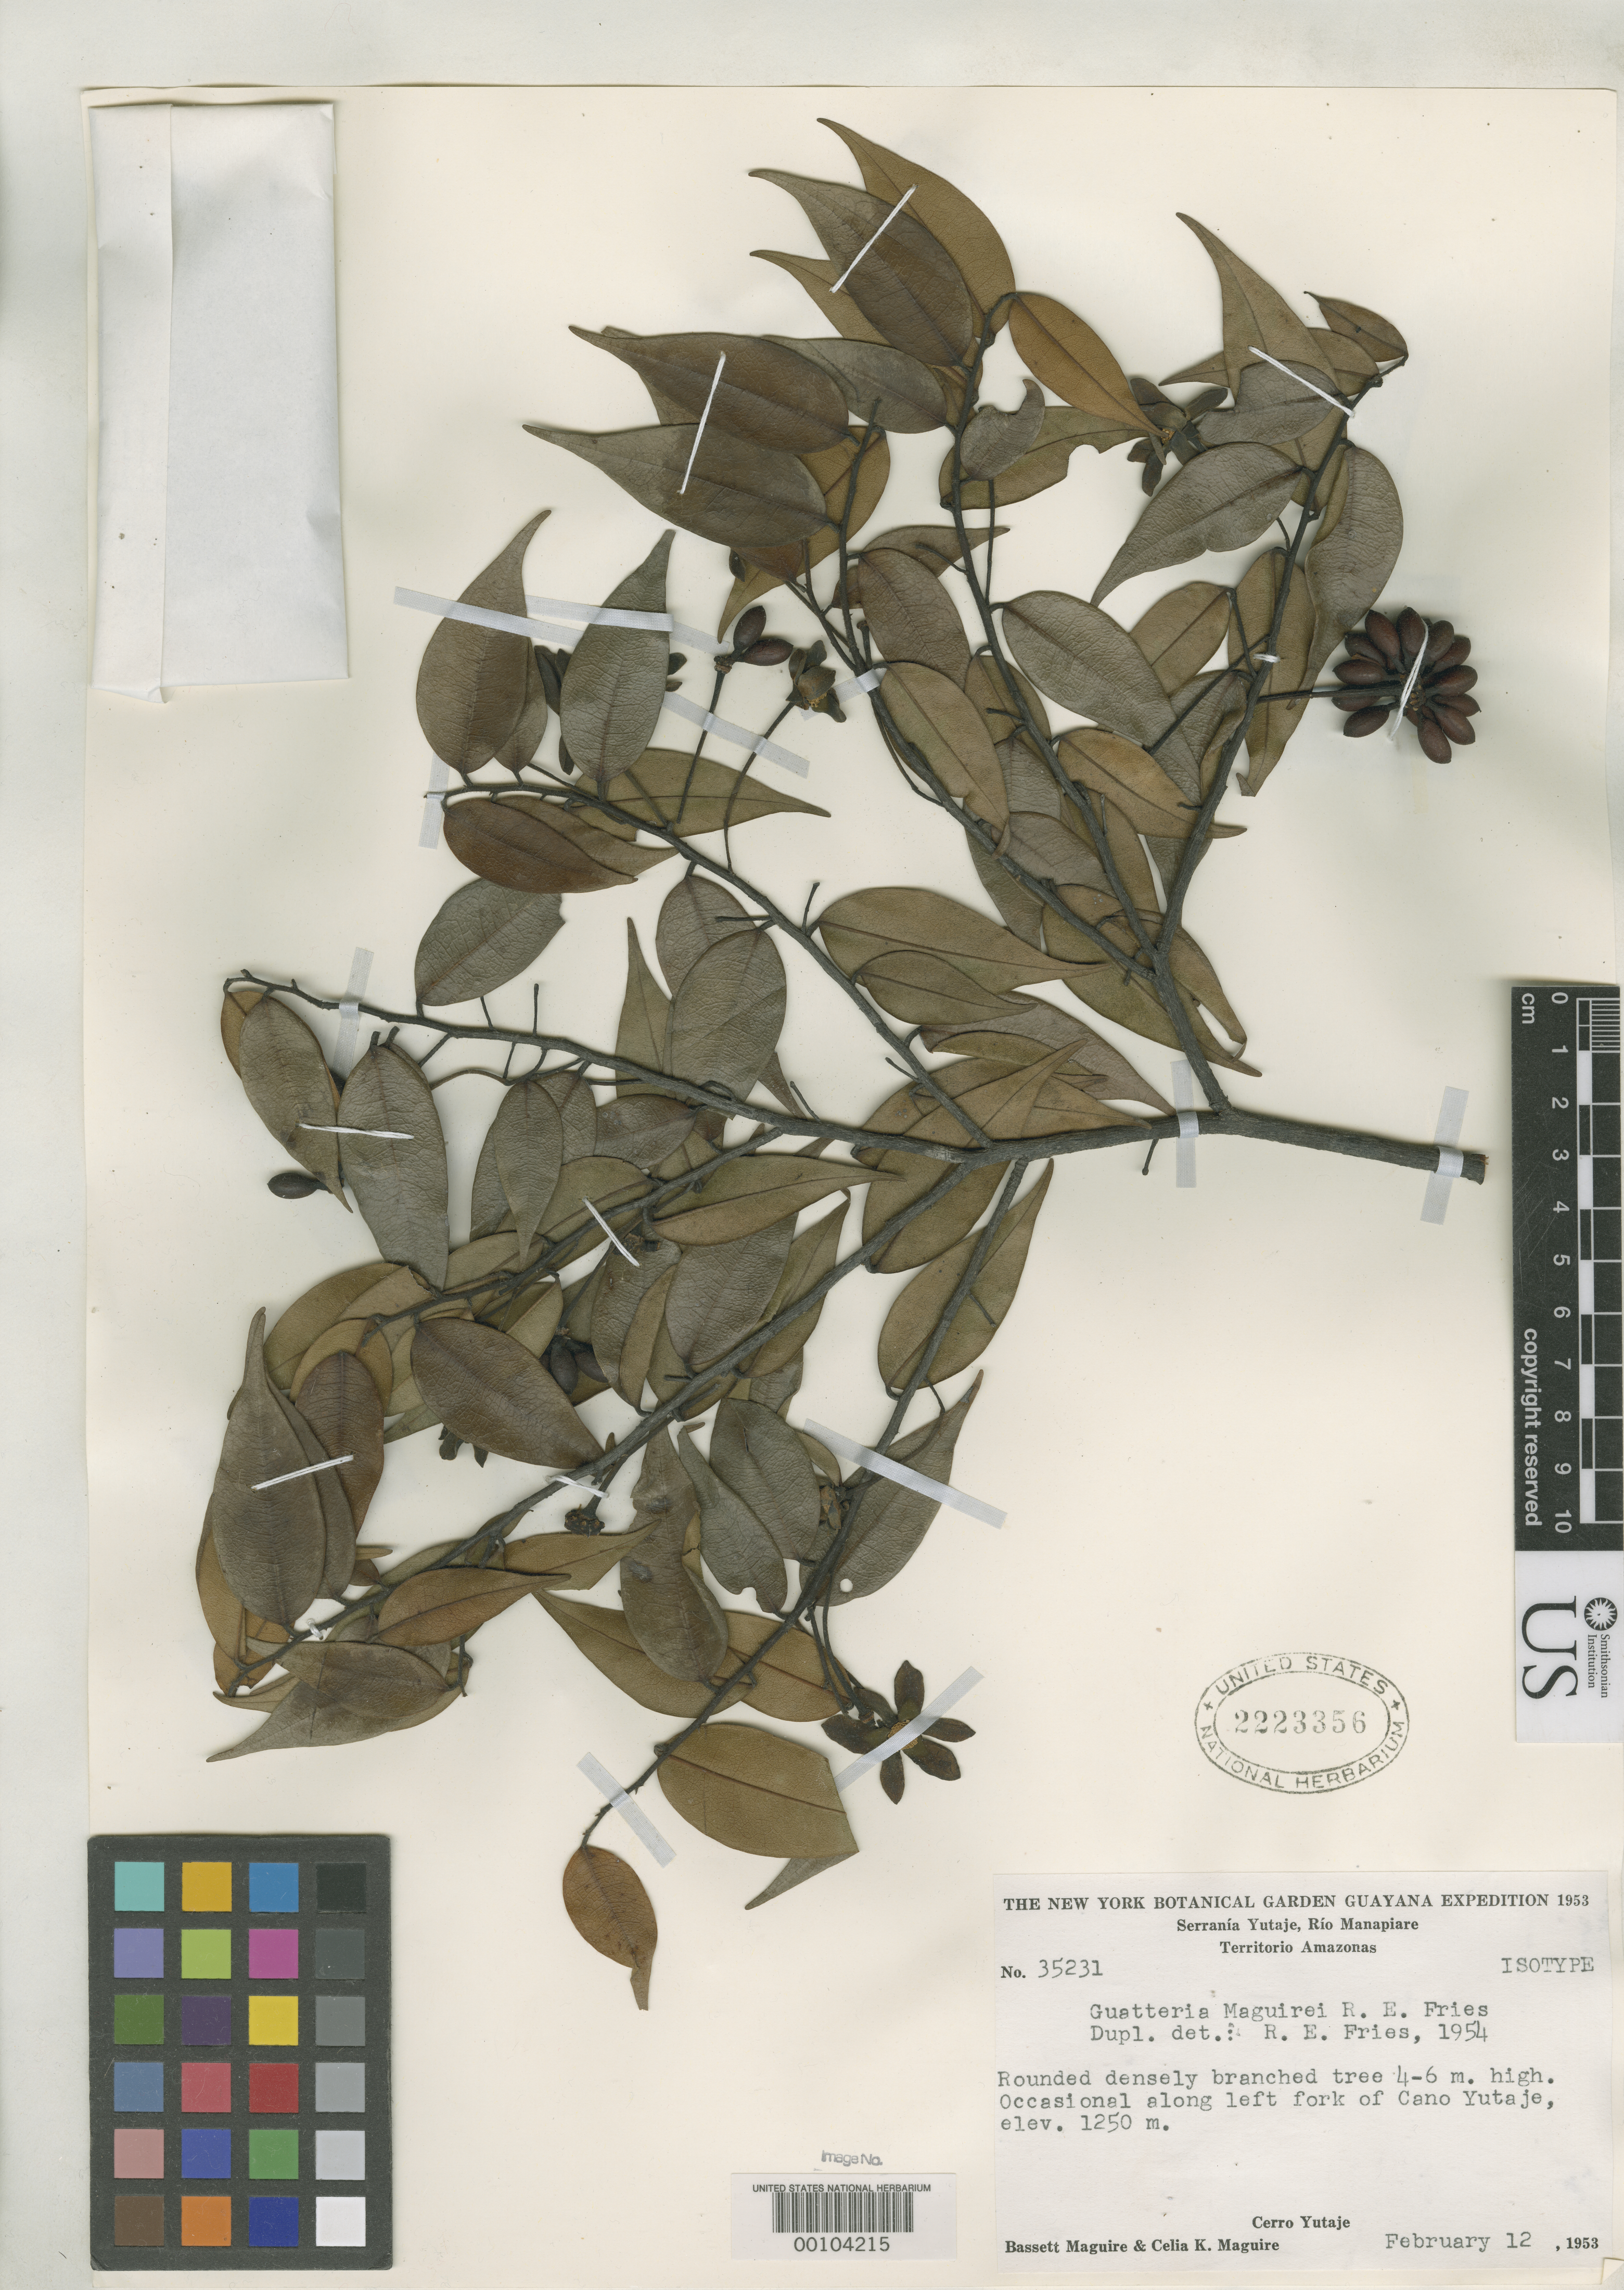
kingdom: Plantae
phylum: Tracheophyta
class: Magnoliopsida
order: Magnoliales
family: Annonaceae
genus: Guatteria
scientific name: Guatteria maguirei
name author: R.E. Fr.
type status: Isotype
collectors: B. Maguire & C. K. Maguire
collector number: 35231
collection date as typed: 12 Feb 1953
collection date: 1953-02-12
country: Venezuela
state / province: Amazonas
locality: Left fork of Ceno Yutaje.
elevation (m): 1250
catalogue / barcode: US 2223356